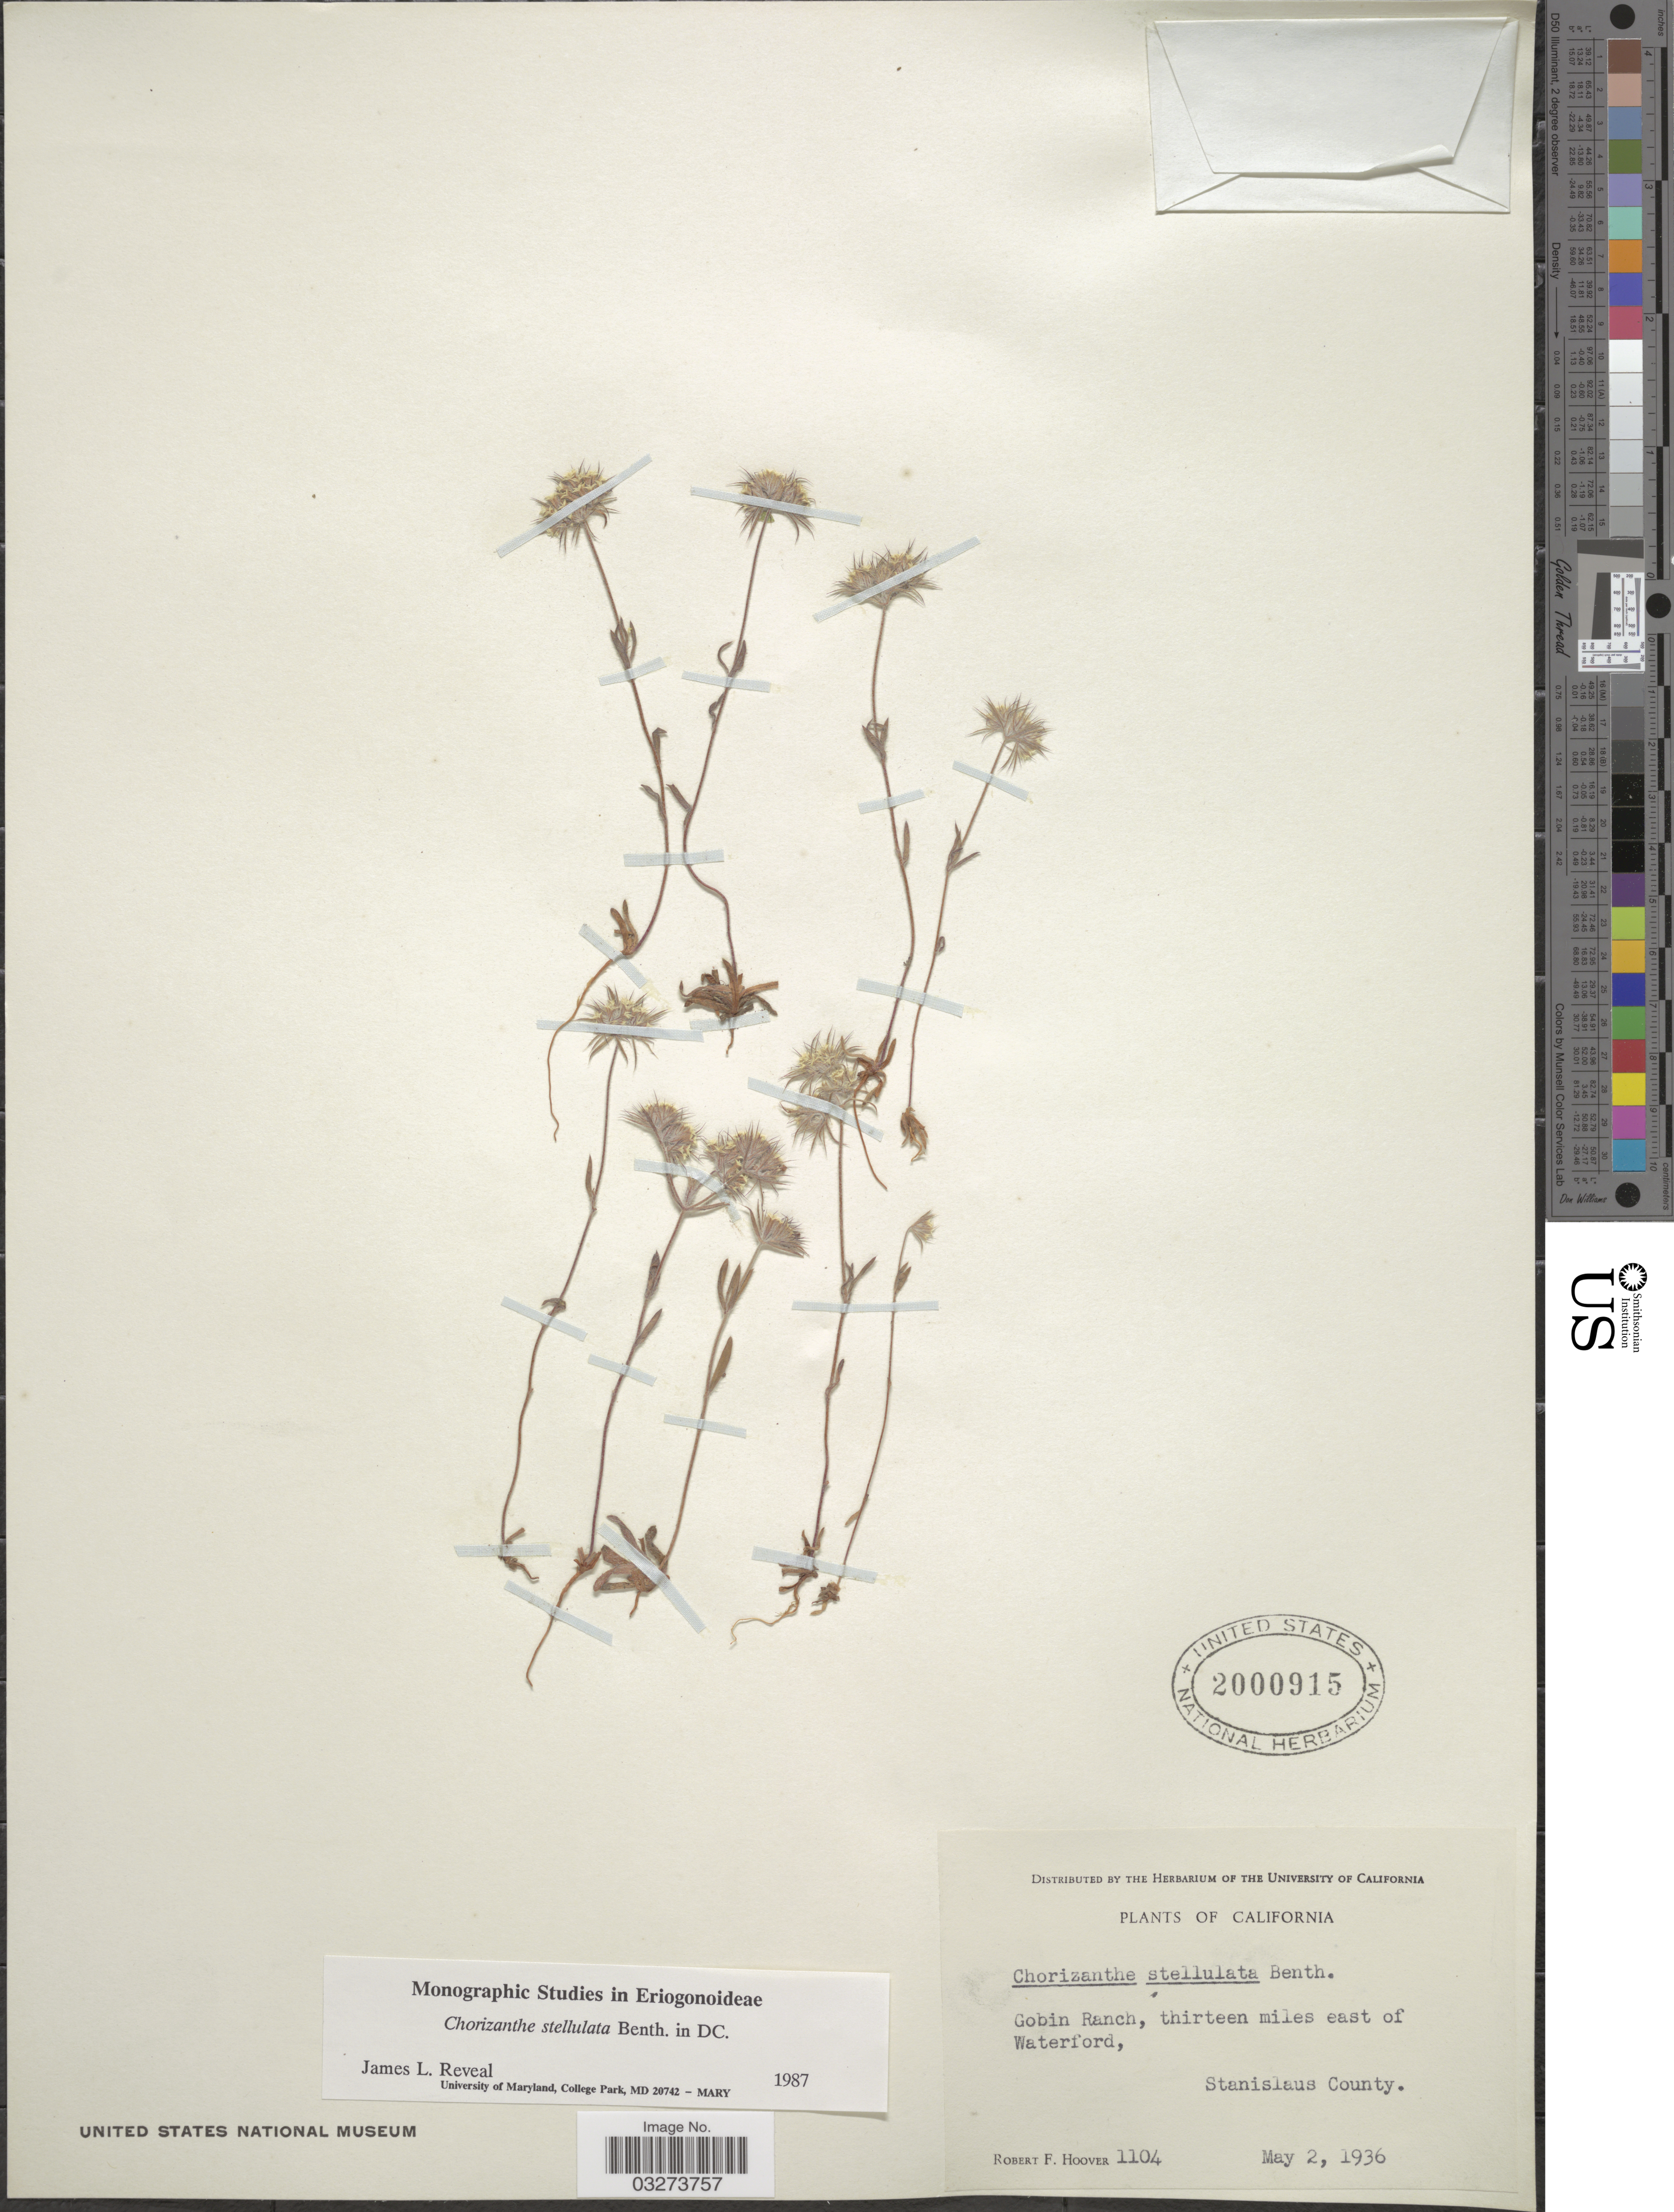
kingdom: Plantae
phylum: Tracheophyta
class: Magnoliopsida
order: Caryophyllales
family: Polygonaceae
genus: Chorizanthe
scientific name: Chorizanthe stellulata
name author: Benth.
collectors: R. F. Hoover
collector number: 1104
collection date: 1936-05-02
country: United States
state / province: California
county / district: Stanislaus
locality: Gobin Ranch, thirteen miles east of Waterford, Stanislaus County.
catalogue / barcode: US 2000915